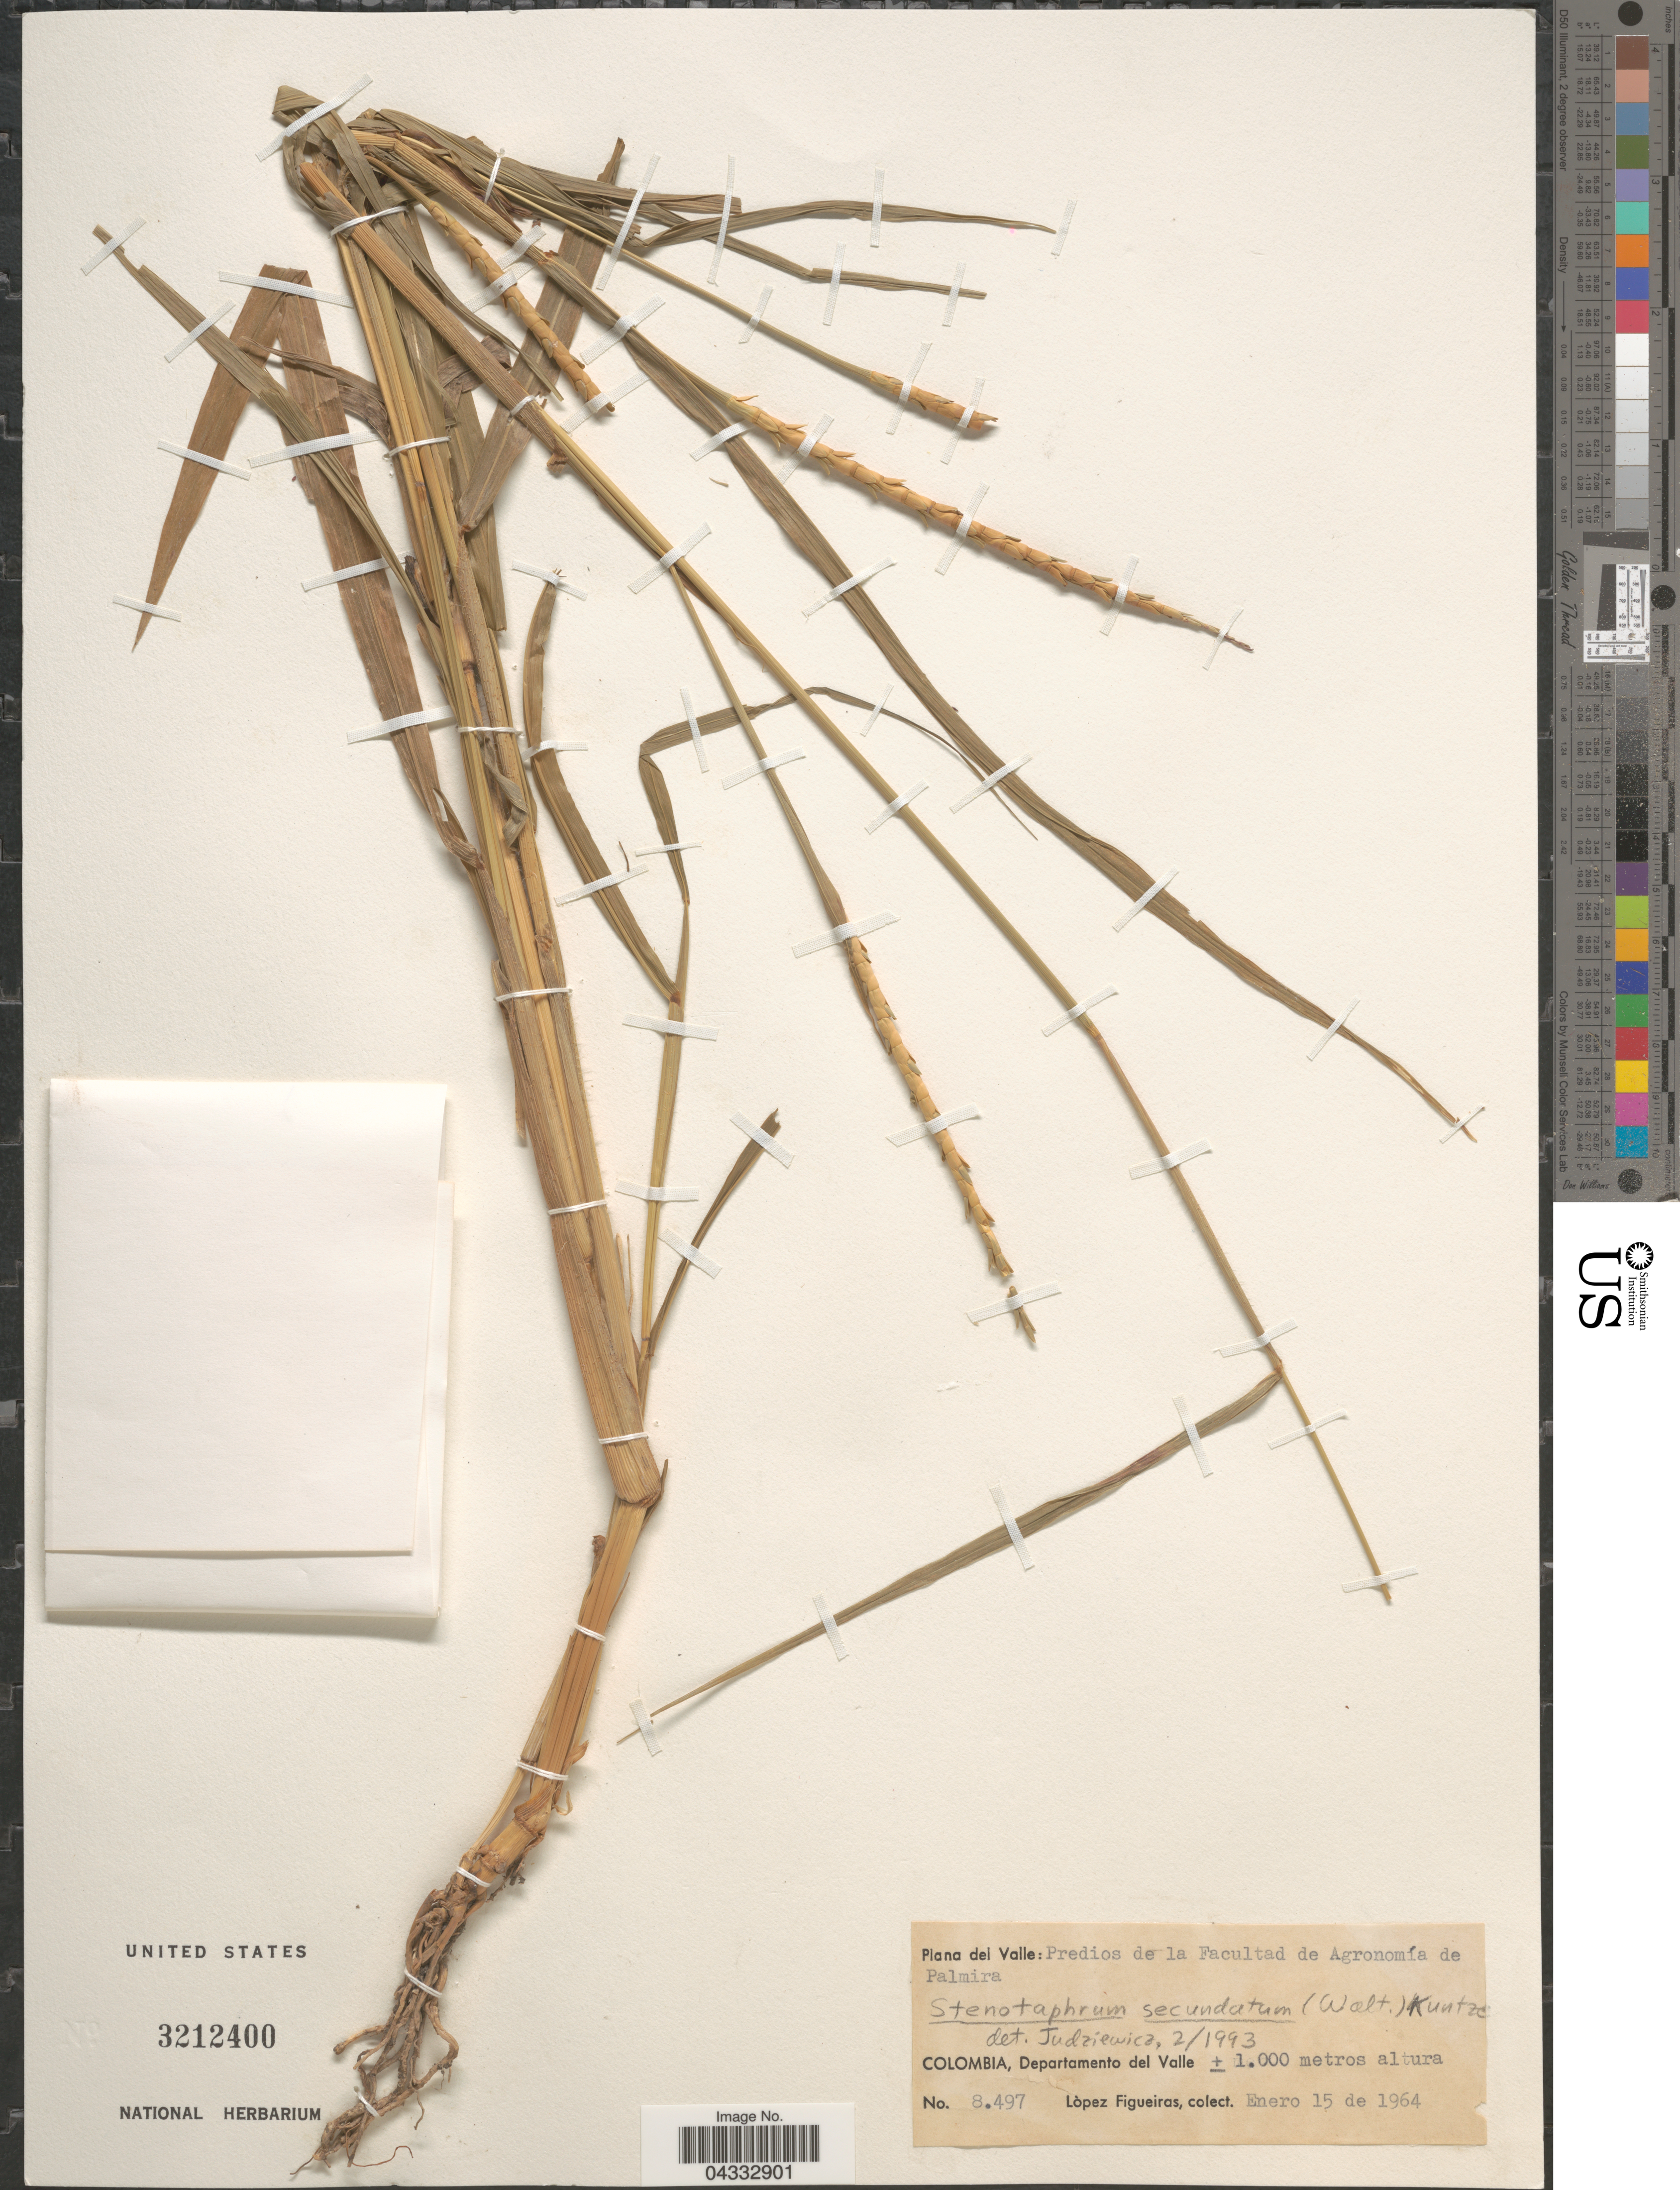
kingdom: Plantae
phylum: Tracheophyta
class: Liliopsida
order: Poales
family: Poaceae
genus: Stenotaphrum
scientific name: Stenotaphrum secundatum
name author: (Walter) Kuntze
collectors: M. López Figueiras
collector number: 8497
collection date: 1964-01-15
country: Colombia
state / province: Valle del Cauca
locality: Predios de la Facultad de Agronomía de Palmira. Departamento del Valle.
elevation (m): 1000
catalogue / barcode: US 3212400